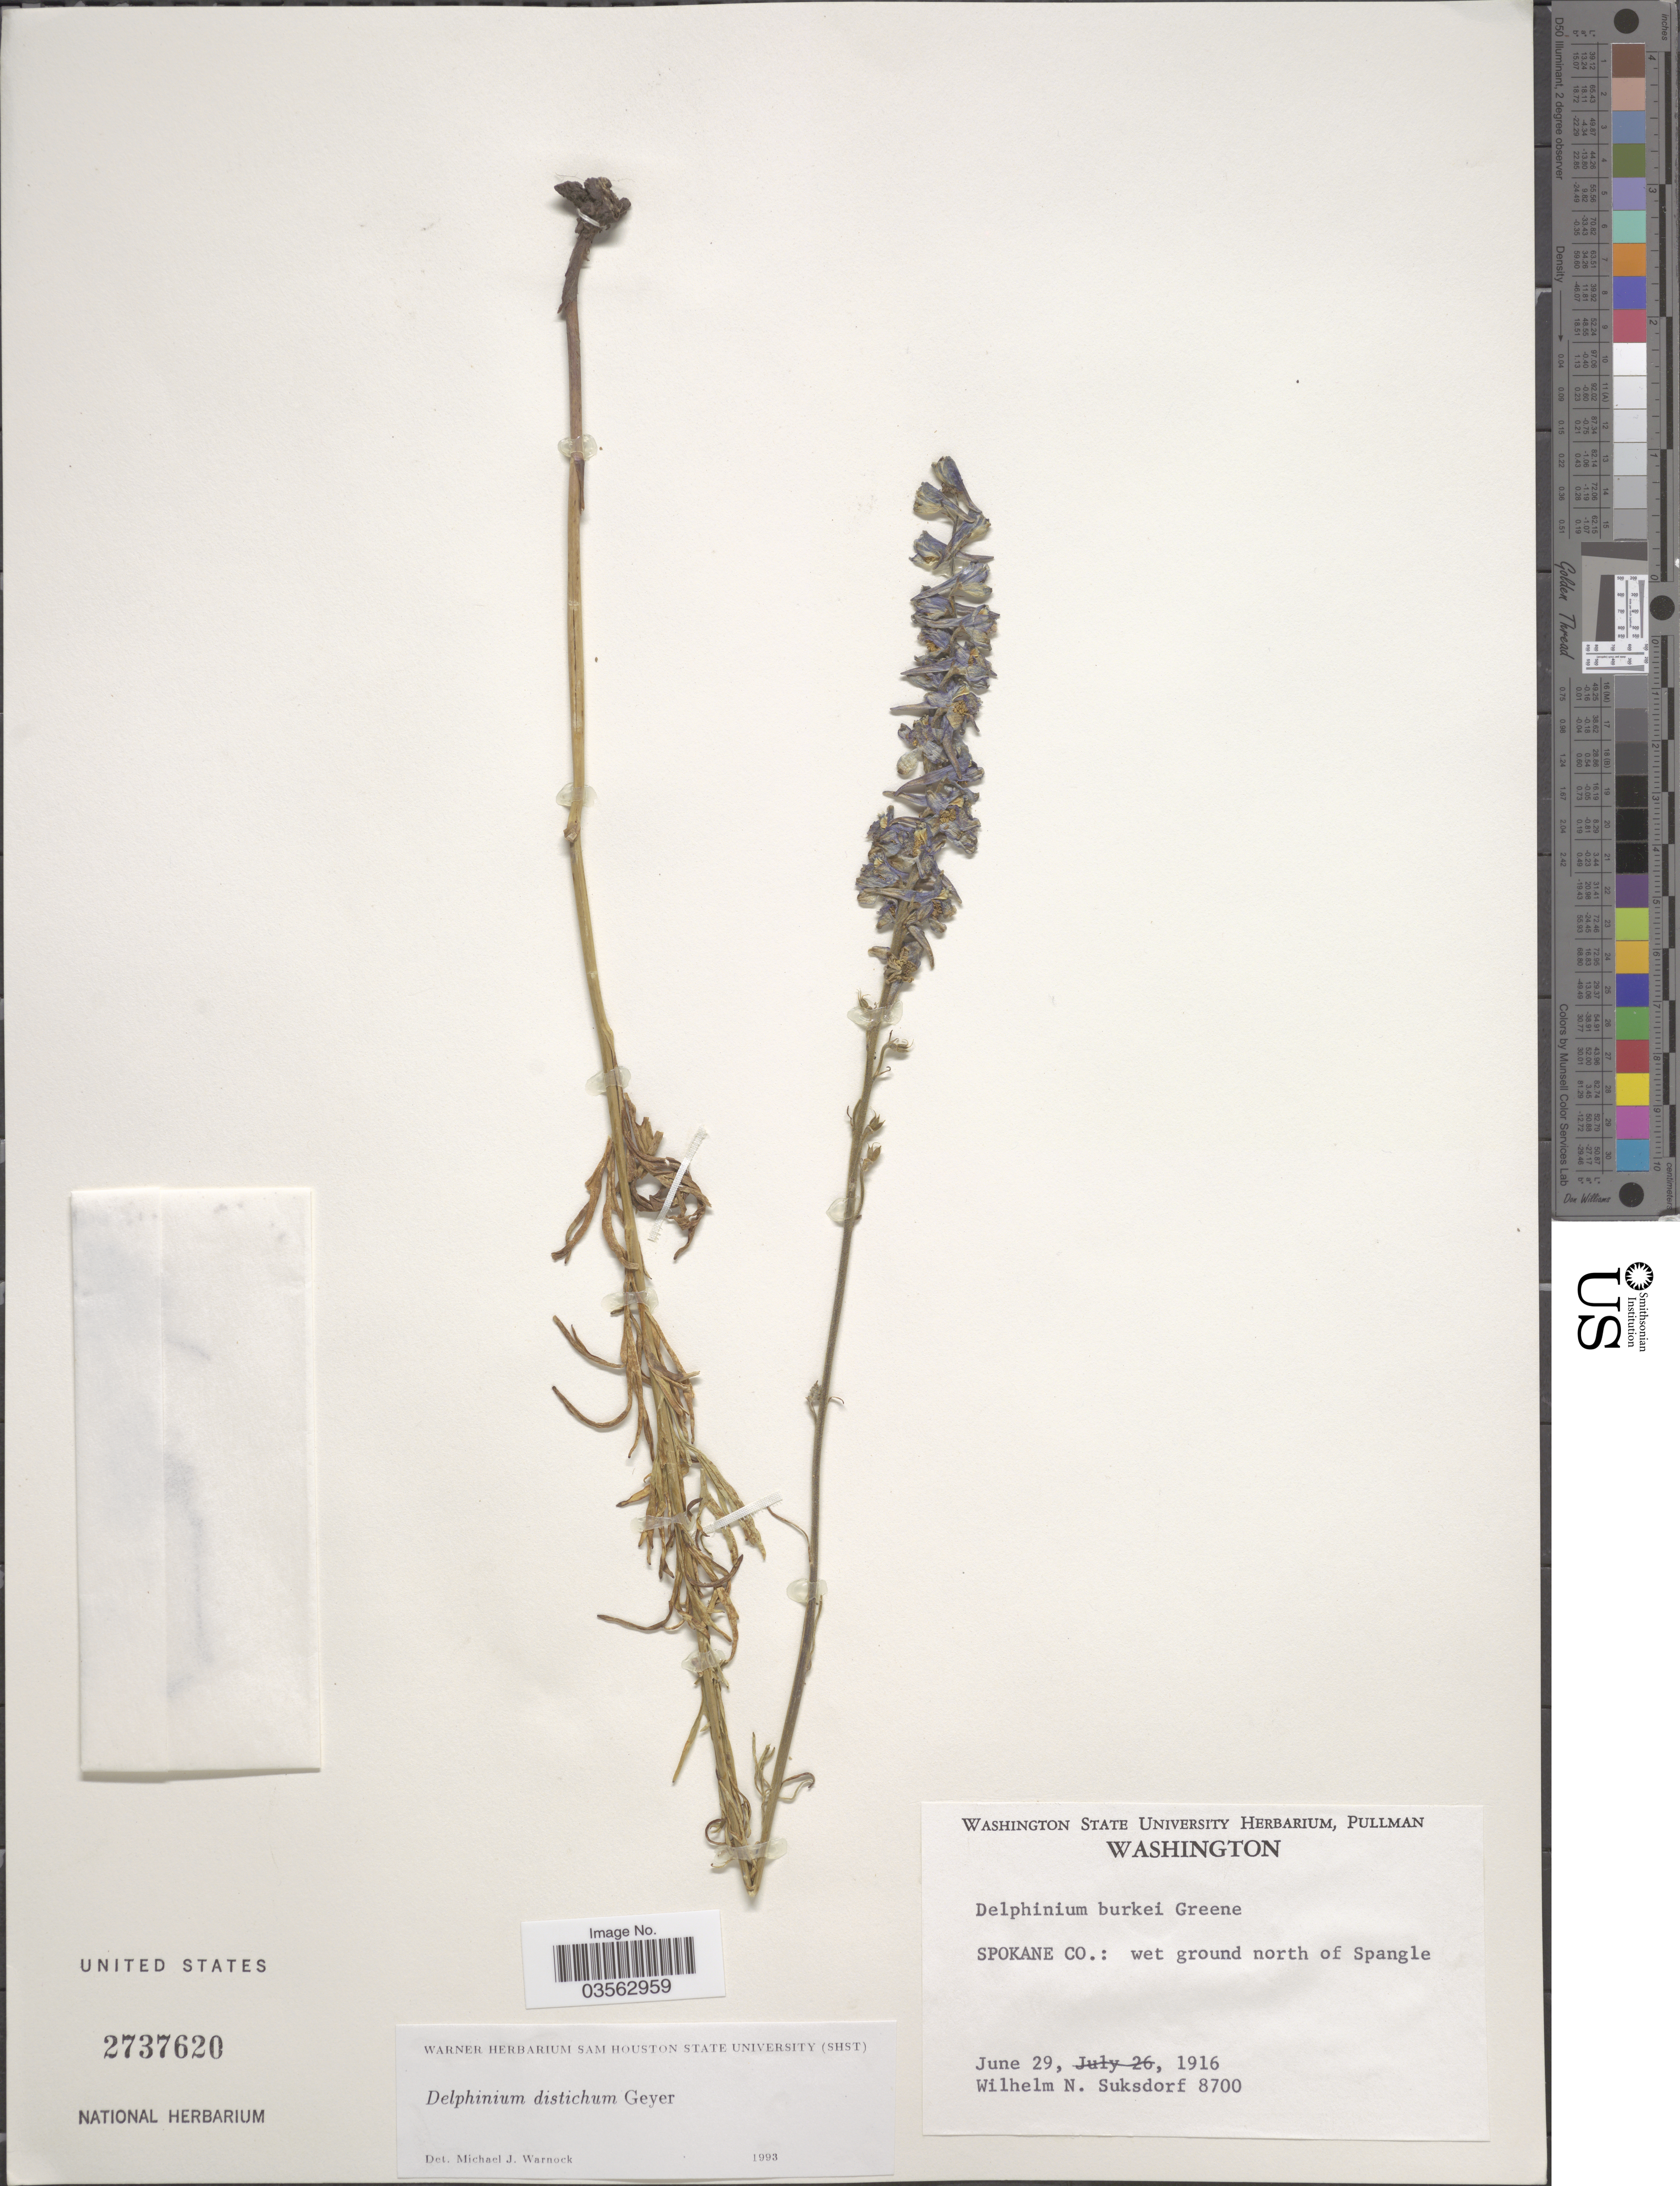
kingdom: Plantae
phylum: Tracheophyta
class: Magnoliopsida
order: Ranunculales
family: Ranunculaceae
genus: Delphinium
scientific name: Delphinium distichum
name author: Geyer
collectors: W. N. Suksdorf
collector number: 8700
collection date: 1916-06-29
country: United States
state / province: Washington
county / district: Spokane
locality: Spokane Co.: North of Spangle.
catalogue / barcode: US 2737620